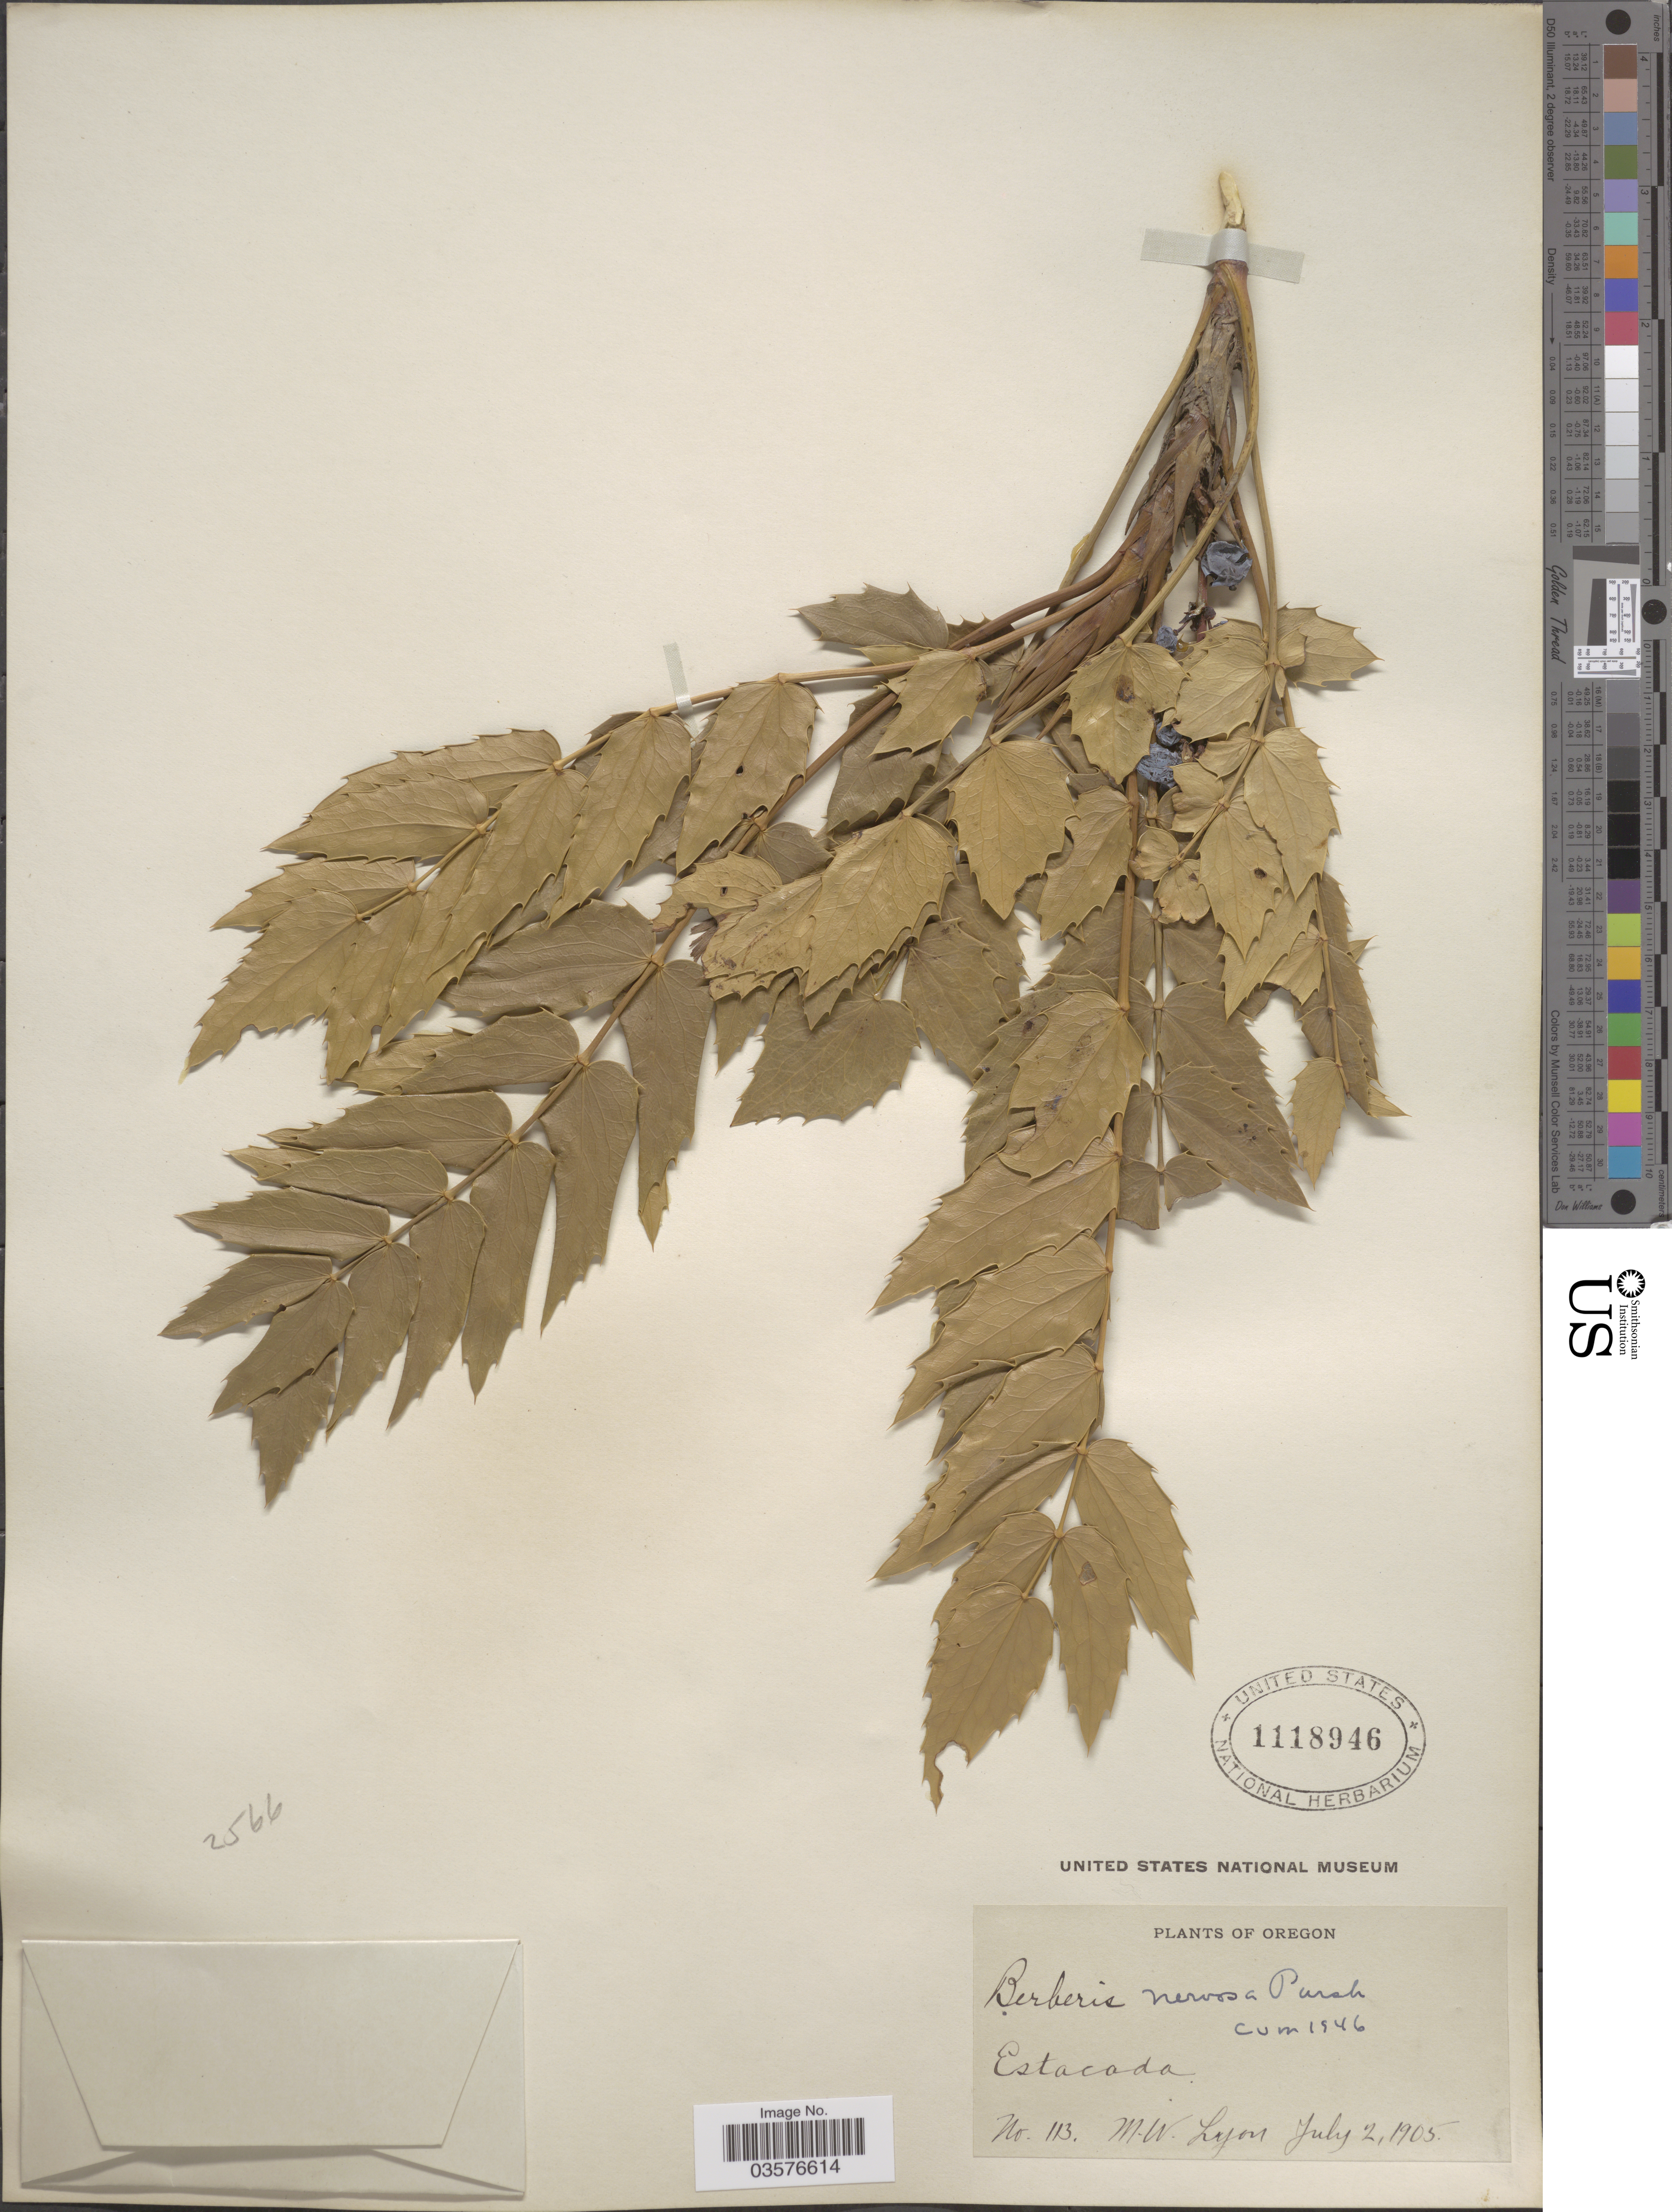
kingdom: Plantae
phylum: Tracheophyta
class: Magnoliopsida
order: Ranunculales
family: Berberidaceae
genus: Mahonia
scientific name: Mahonia nervosa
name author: (Pursh) Nutt.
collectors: M. W. Lyon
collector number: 113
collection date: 1905-07-02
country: United States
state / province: Oregon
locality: Estacada.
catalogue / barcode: US 1118946